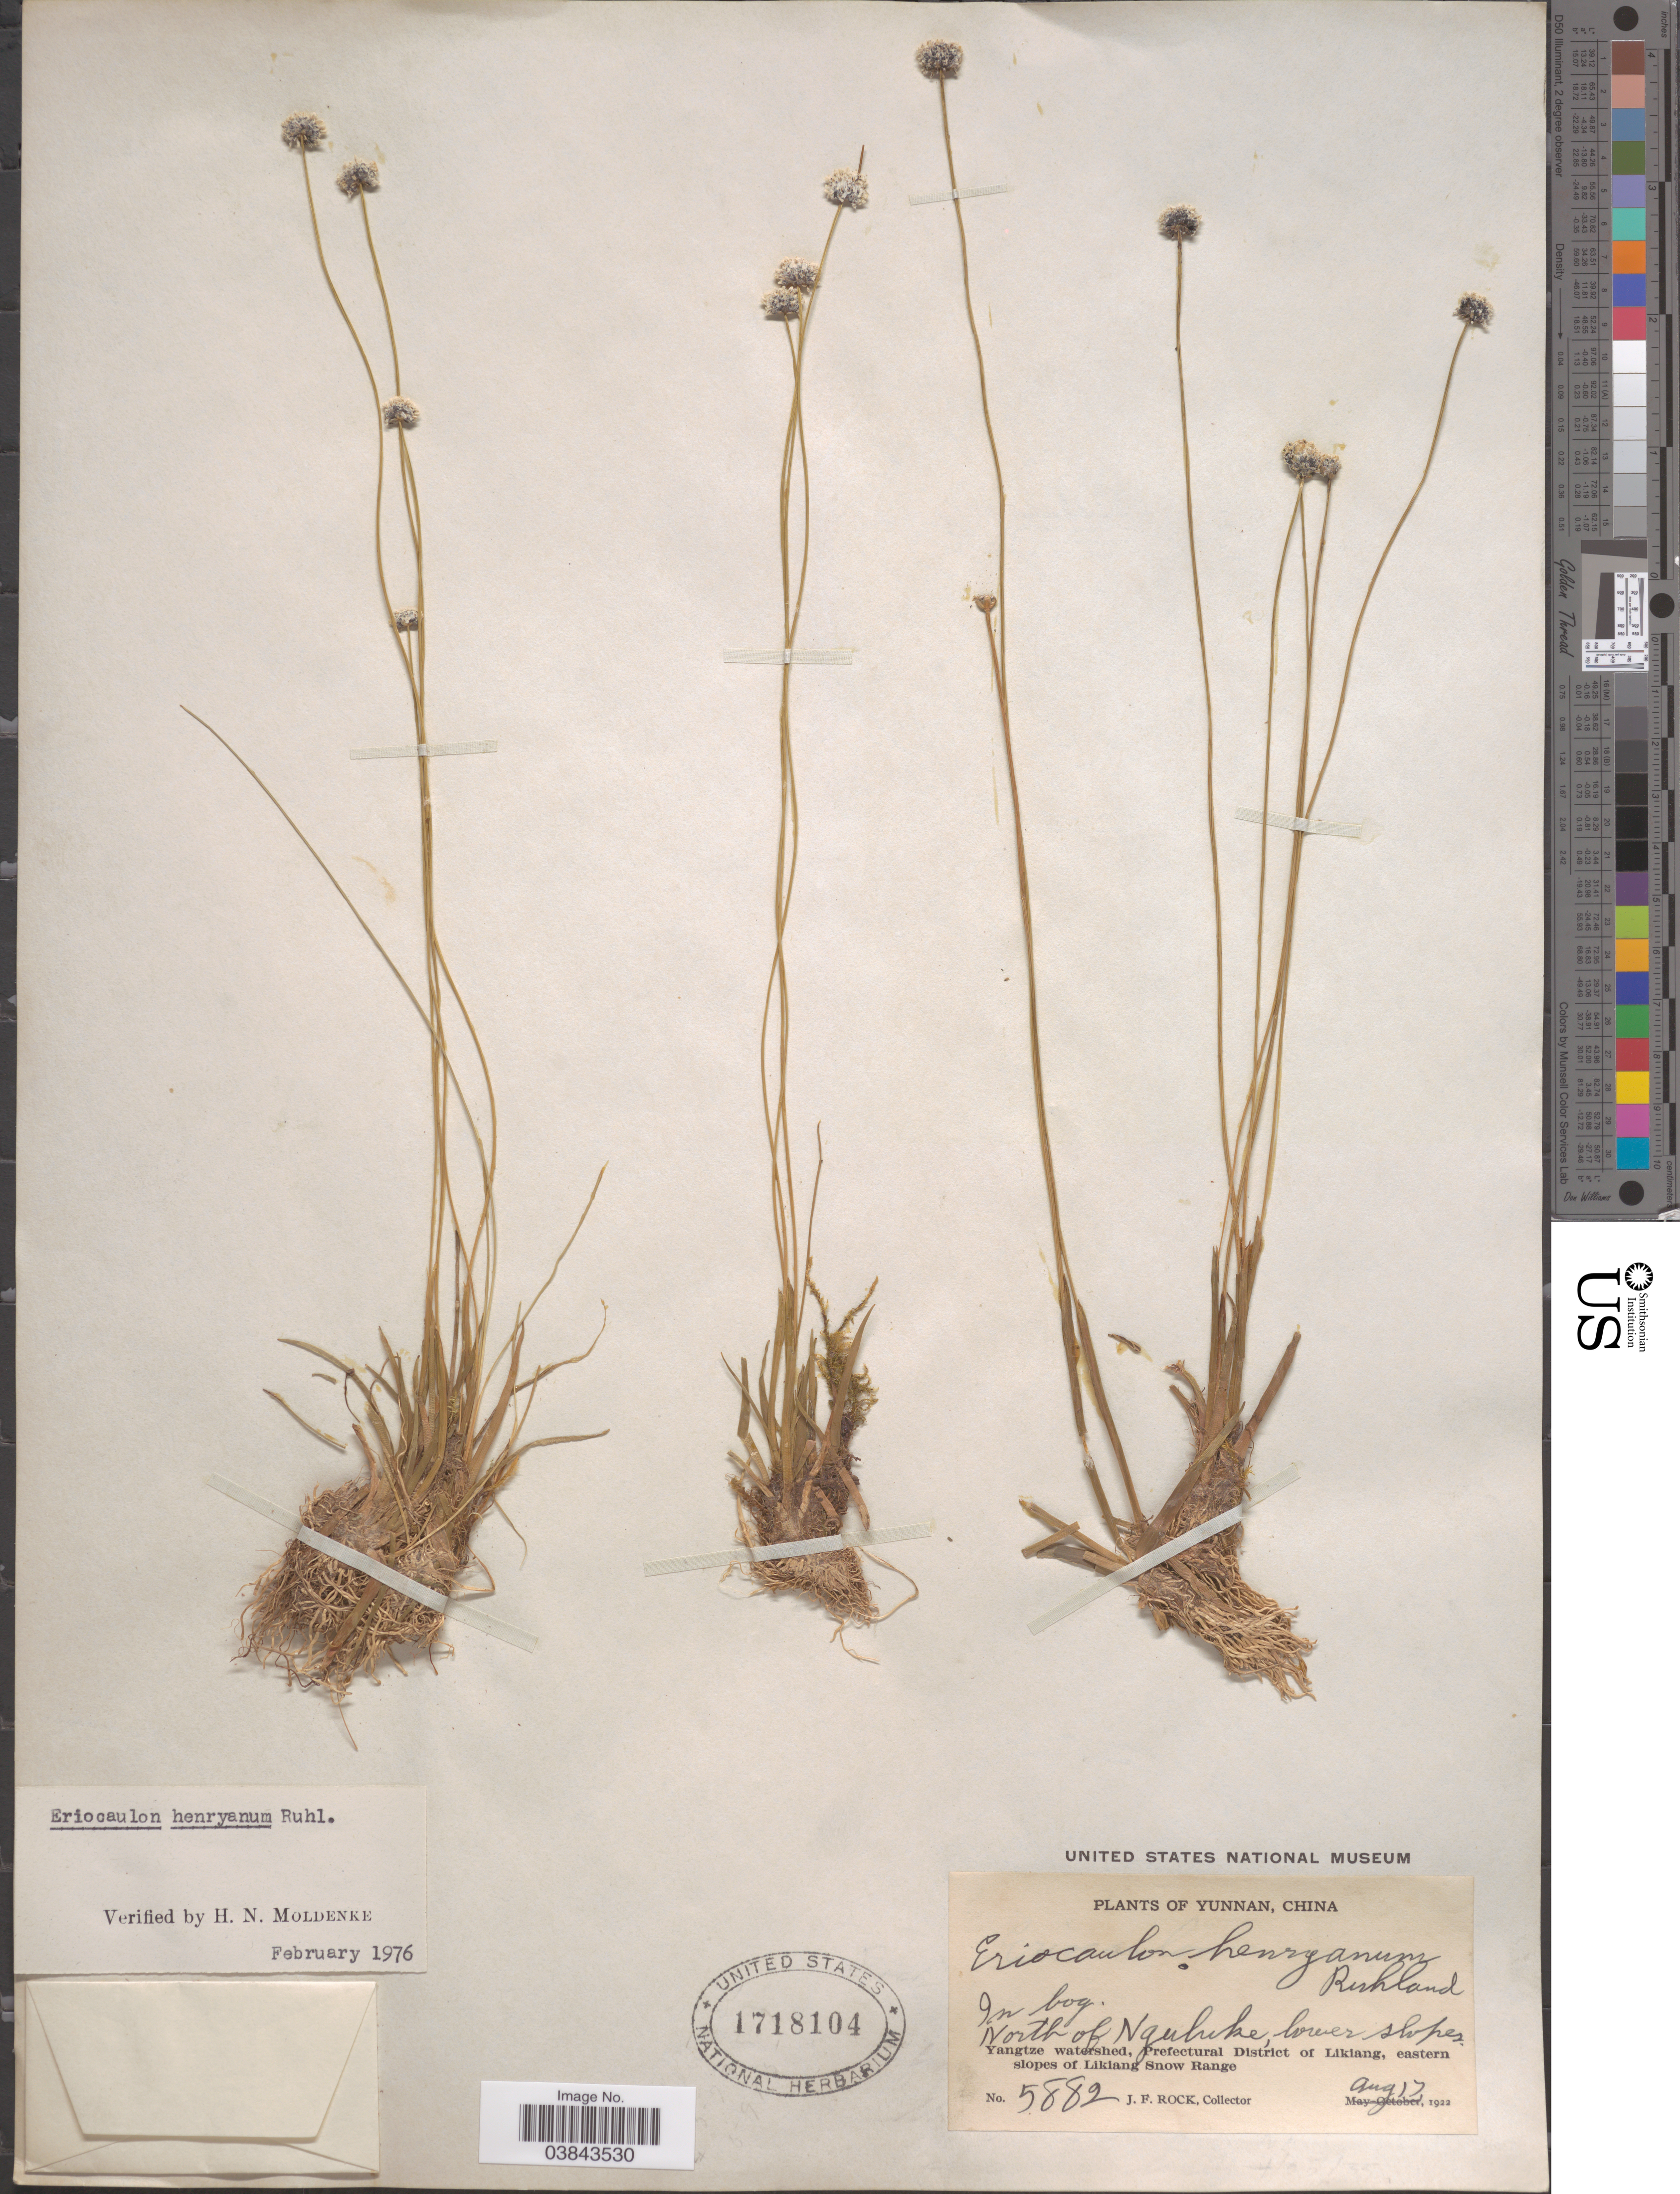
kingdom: Plantae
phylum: Tracheophyta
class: Liliopsida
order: Poales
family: Eriocaulaceae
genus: Eriocaulon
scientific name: Eriocaulon henryanum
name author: Ruhland in Engl.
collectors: J. Rock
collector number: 5882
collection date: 1922-08-17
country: China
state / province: Yunnan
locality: North of Nguluke [interpreted], lower slopes. Yangtze watershed, Prefectural District of Likiang, eastern slopes of Likiang Snow Range.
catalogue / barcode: US 1718104